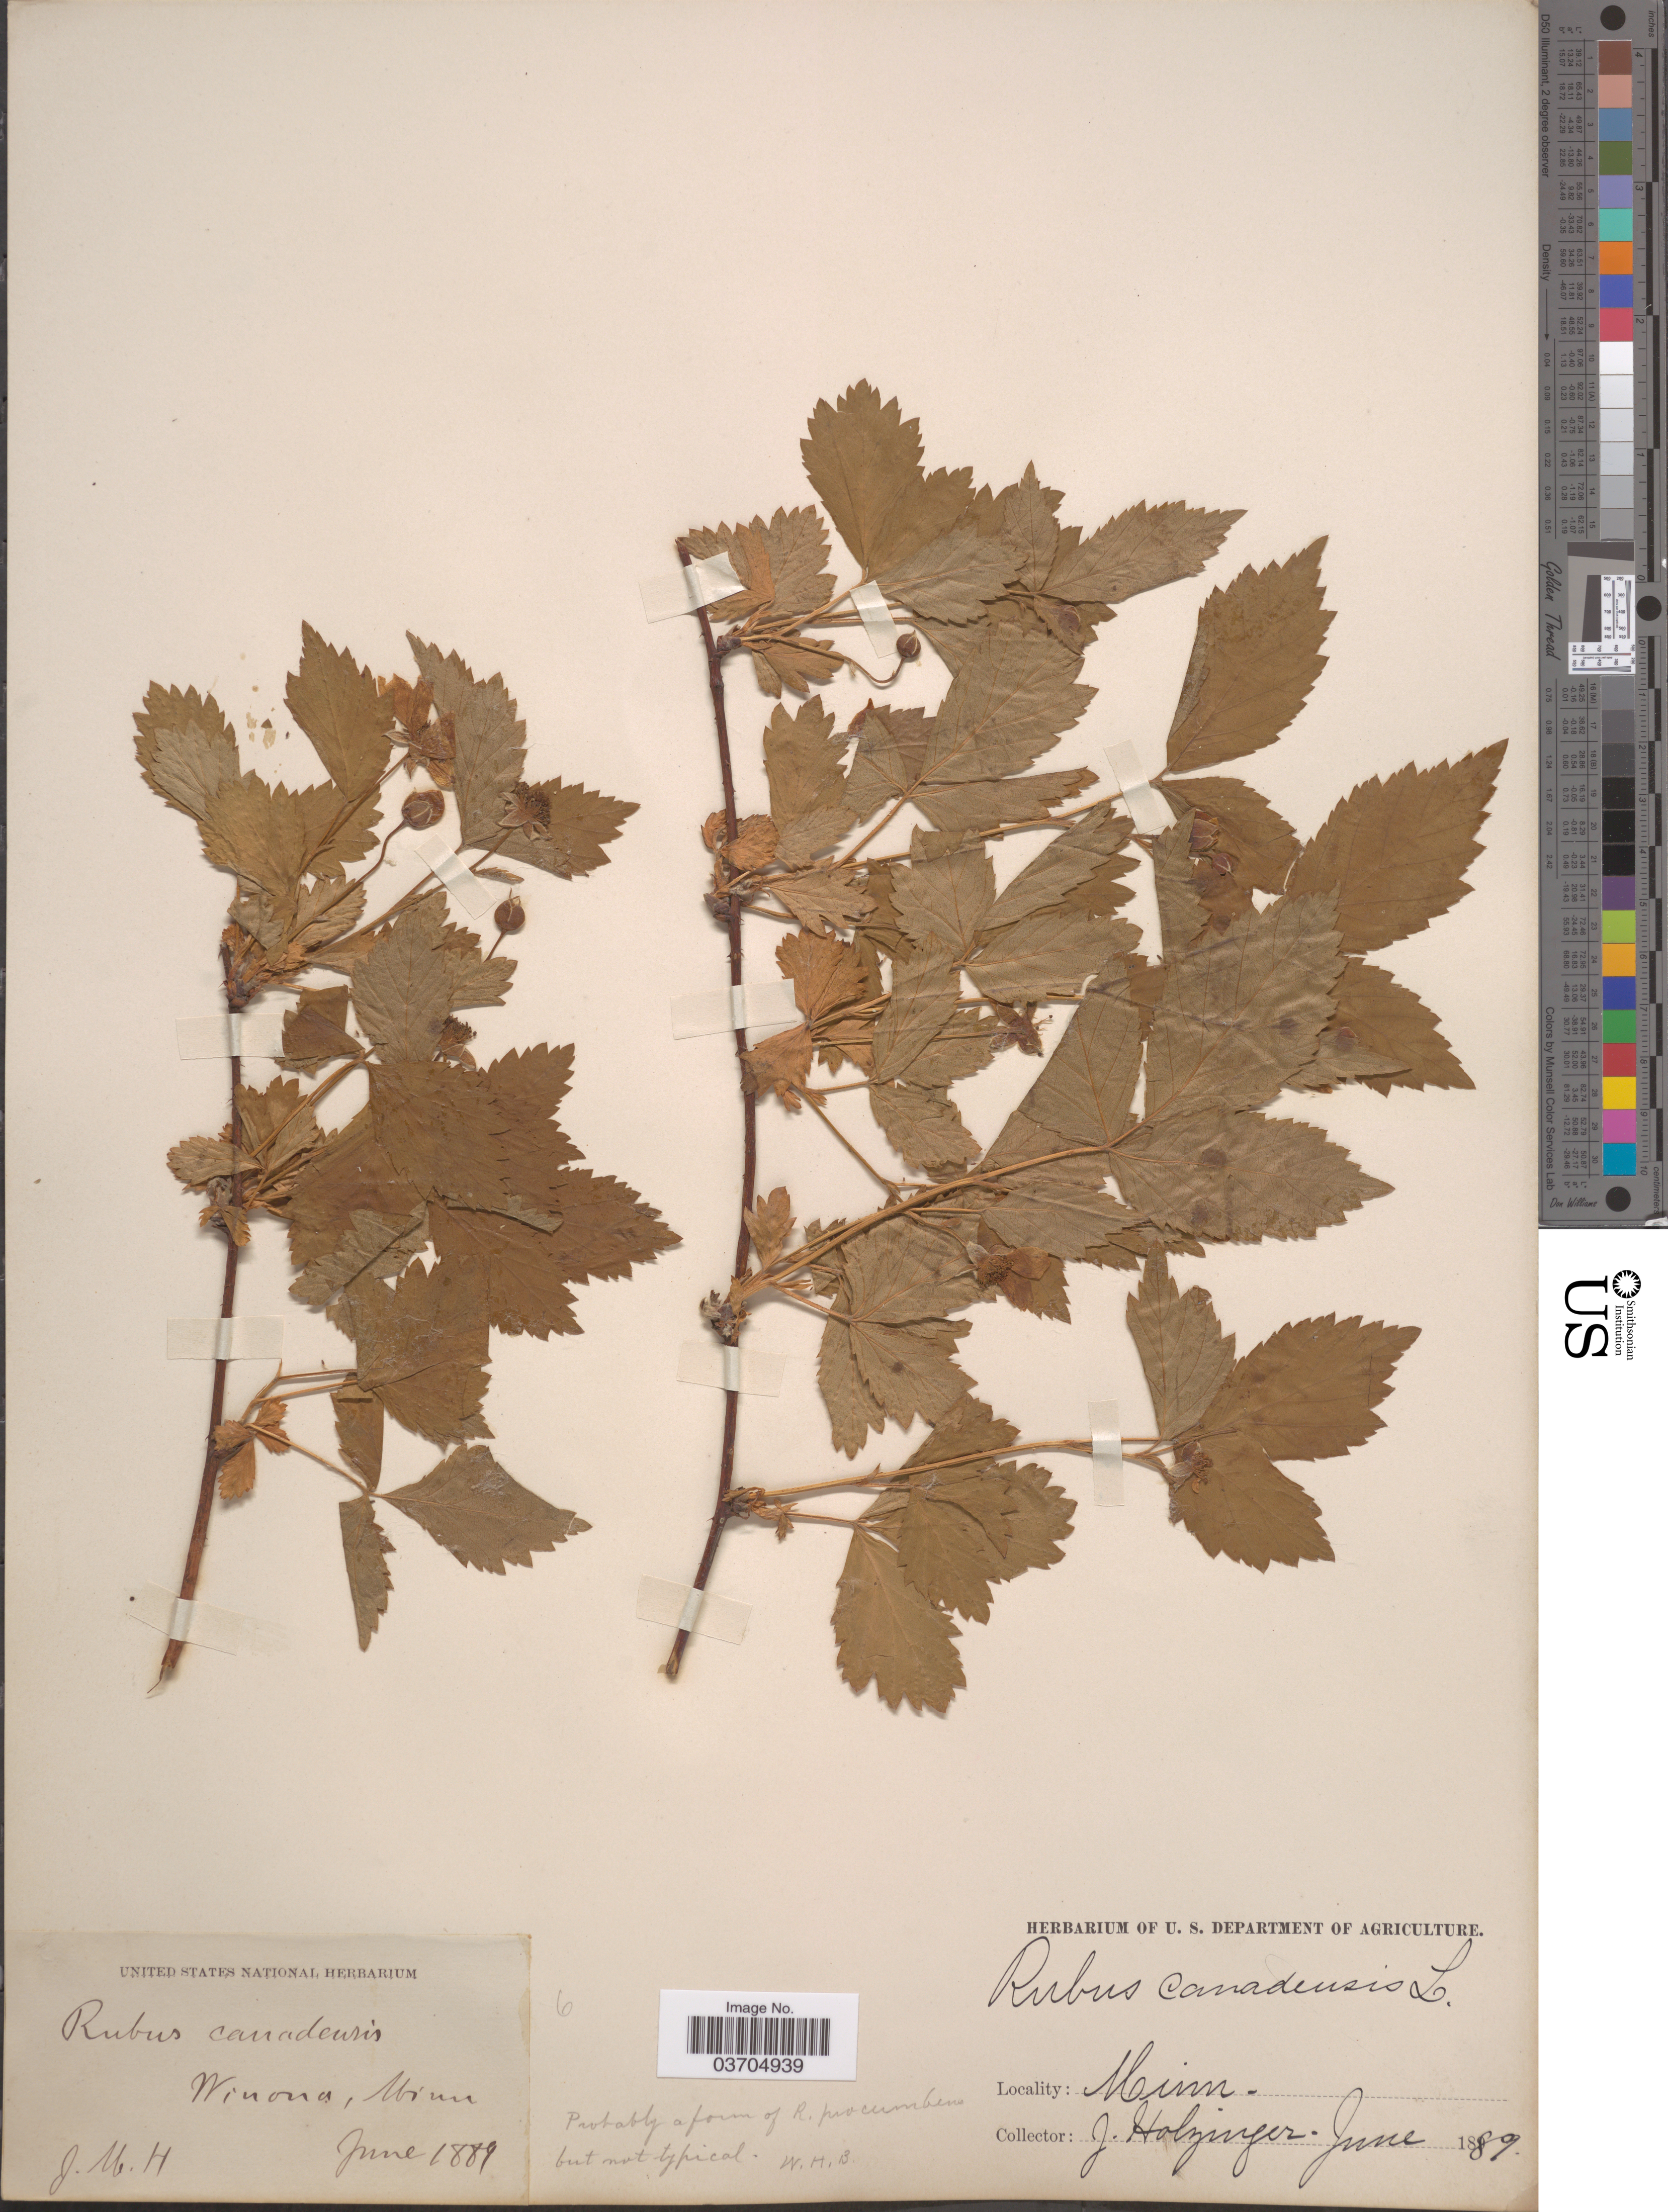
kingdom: Plantae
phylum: Tracheophyta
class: Magnoliopsida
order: Rosales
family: Rosaceae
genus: Rubus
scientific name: Rubus procumbens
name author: Muhl.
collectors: J. M. Holzinger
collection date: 1889-06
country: United States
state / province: Minnesota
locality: Winona.